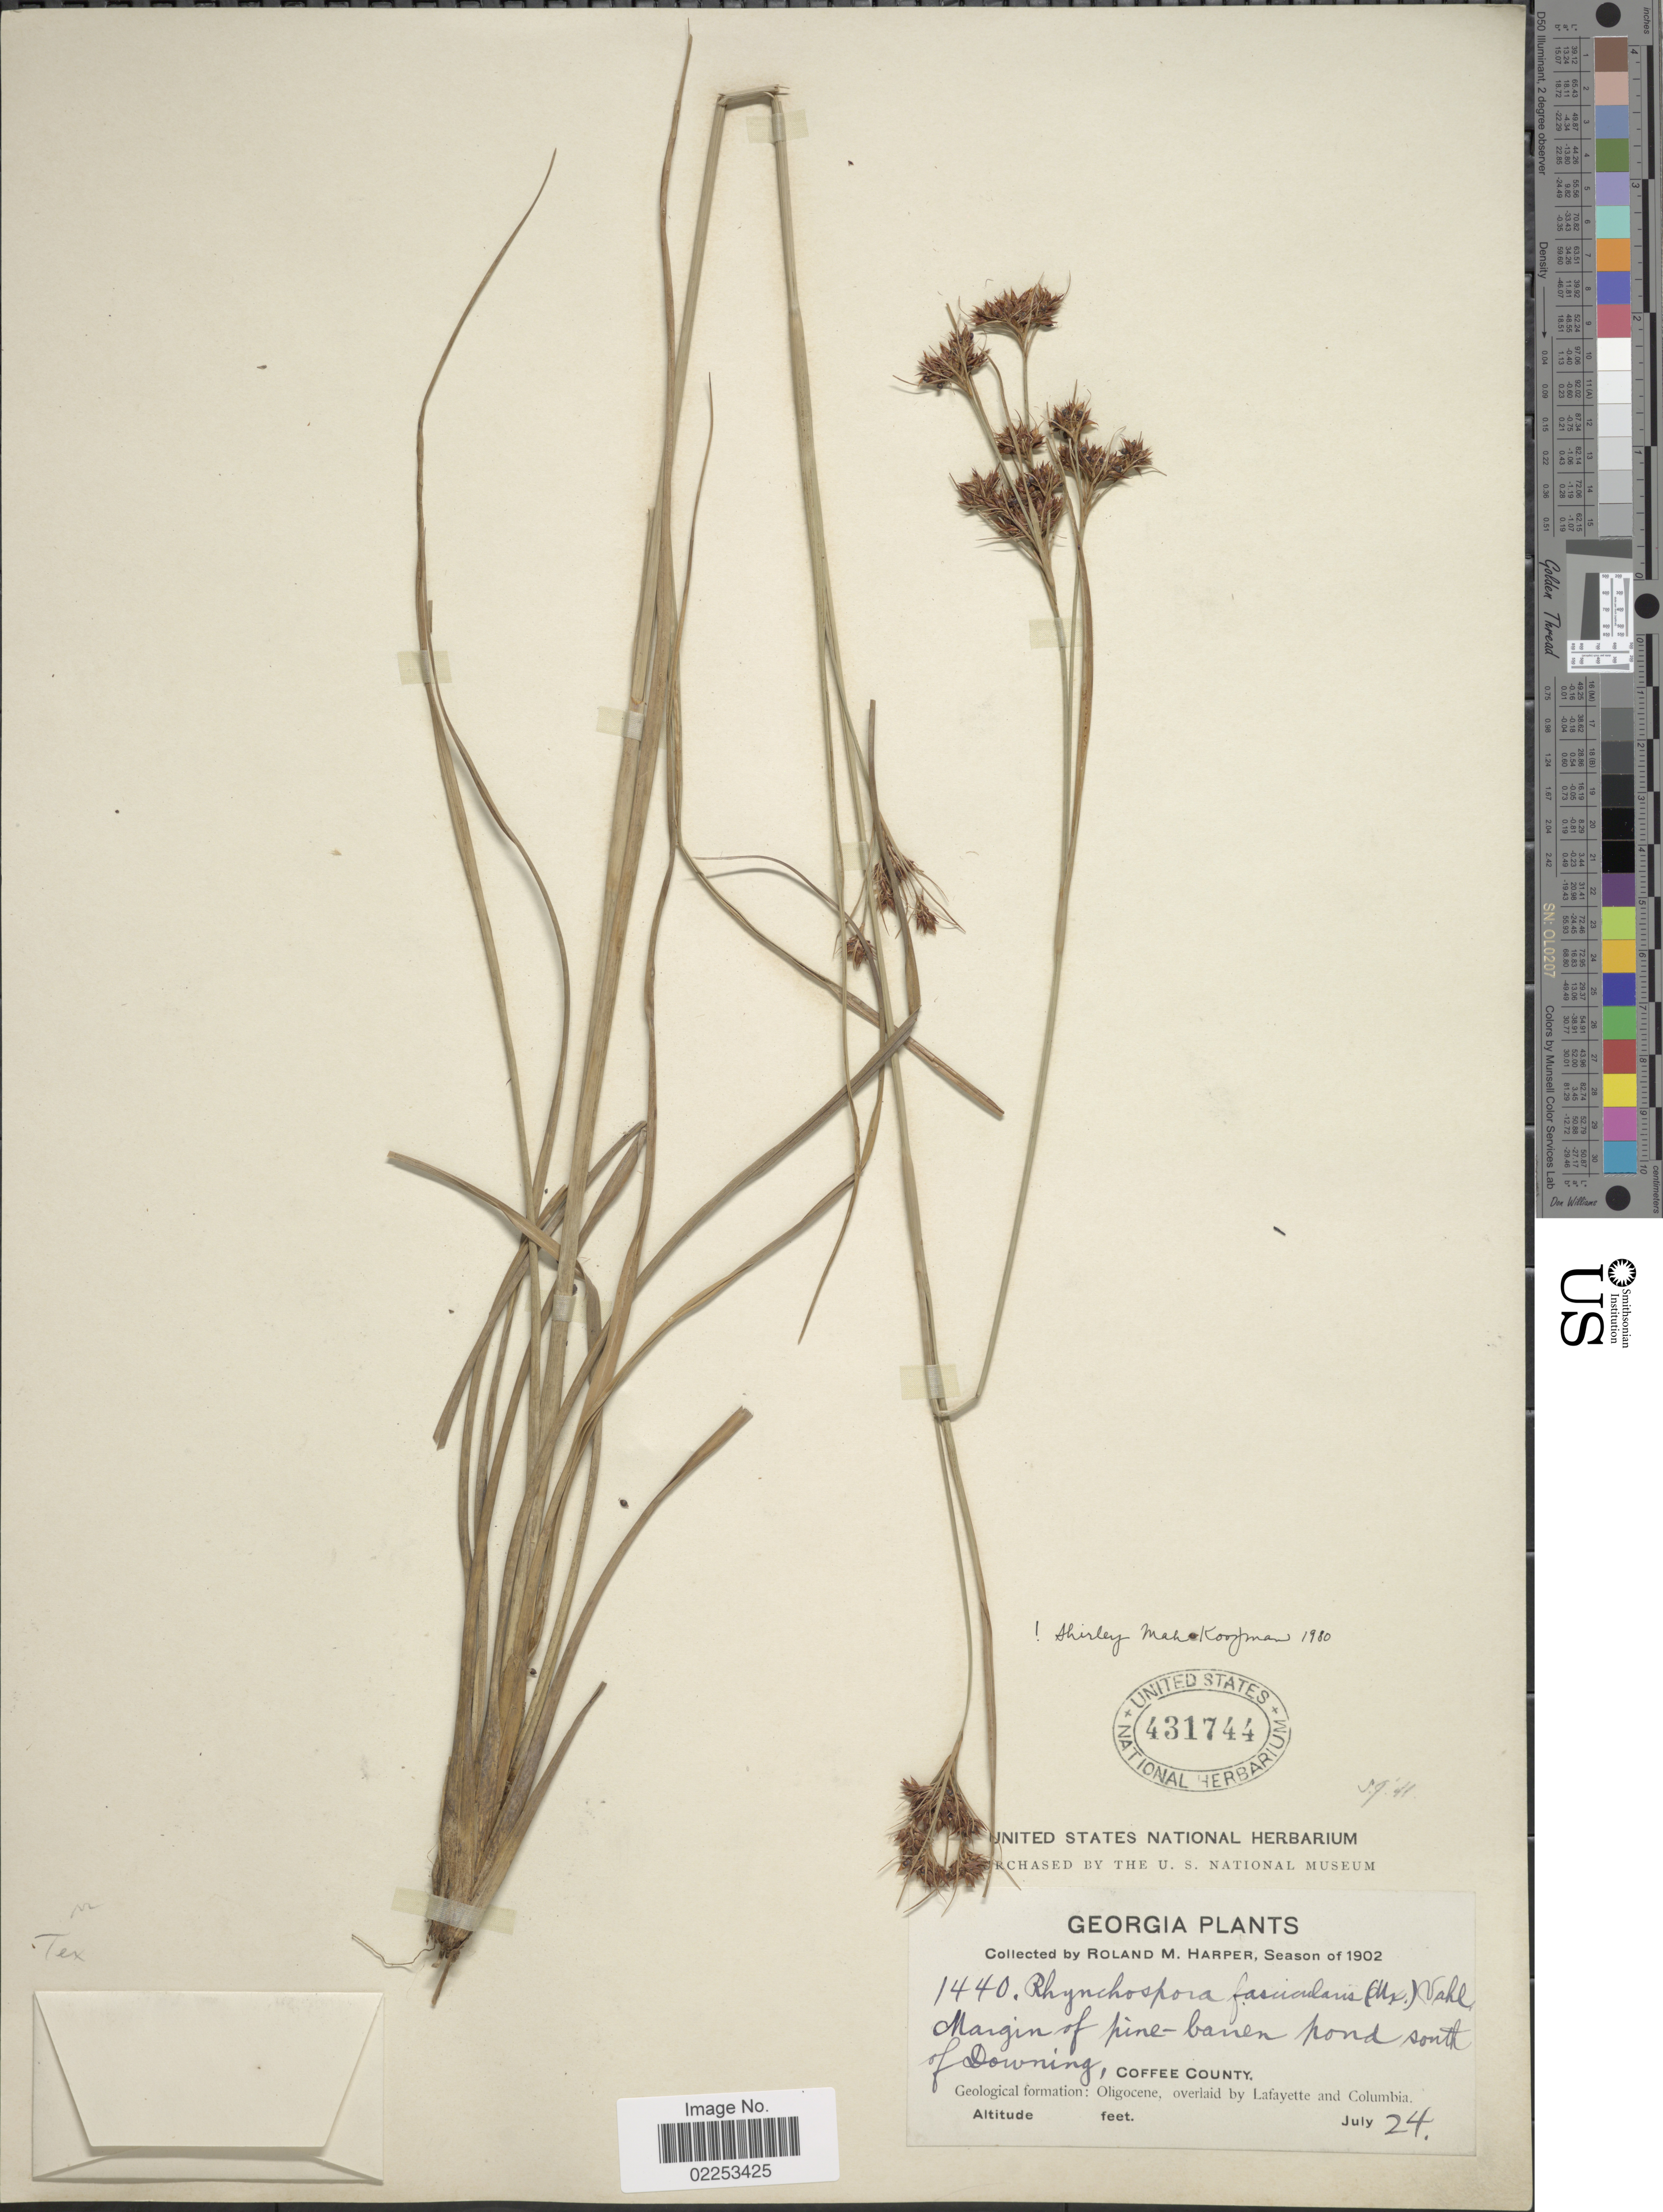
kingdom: Plantae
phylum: Tracheophyta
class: Liliopsida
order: Poales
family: Cyperaceae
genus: Rhynchospora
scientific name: Rhynchospora fascicularis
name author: (Michx.) Vahl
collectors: R. M. Harper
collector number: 1440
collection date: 1902-07-24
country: United States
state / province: Georgia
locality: Margin of pine-barren pond south of Downing, Coffee County, Geological formation: Oligocene, overlaid by Lafayette and Columbia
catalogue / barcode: US 431744